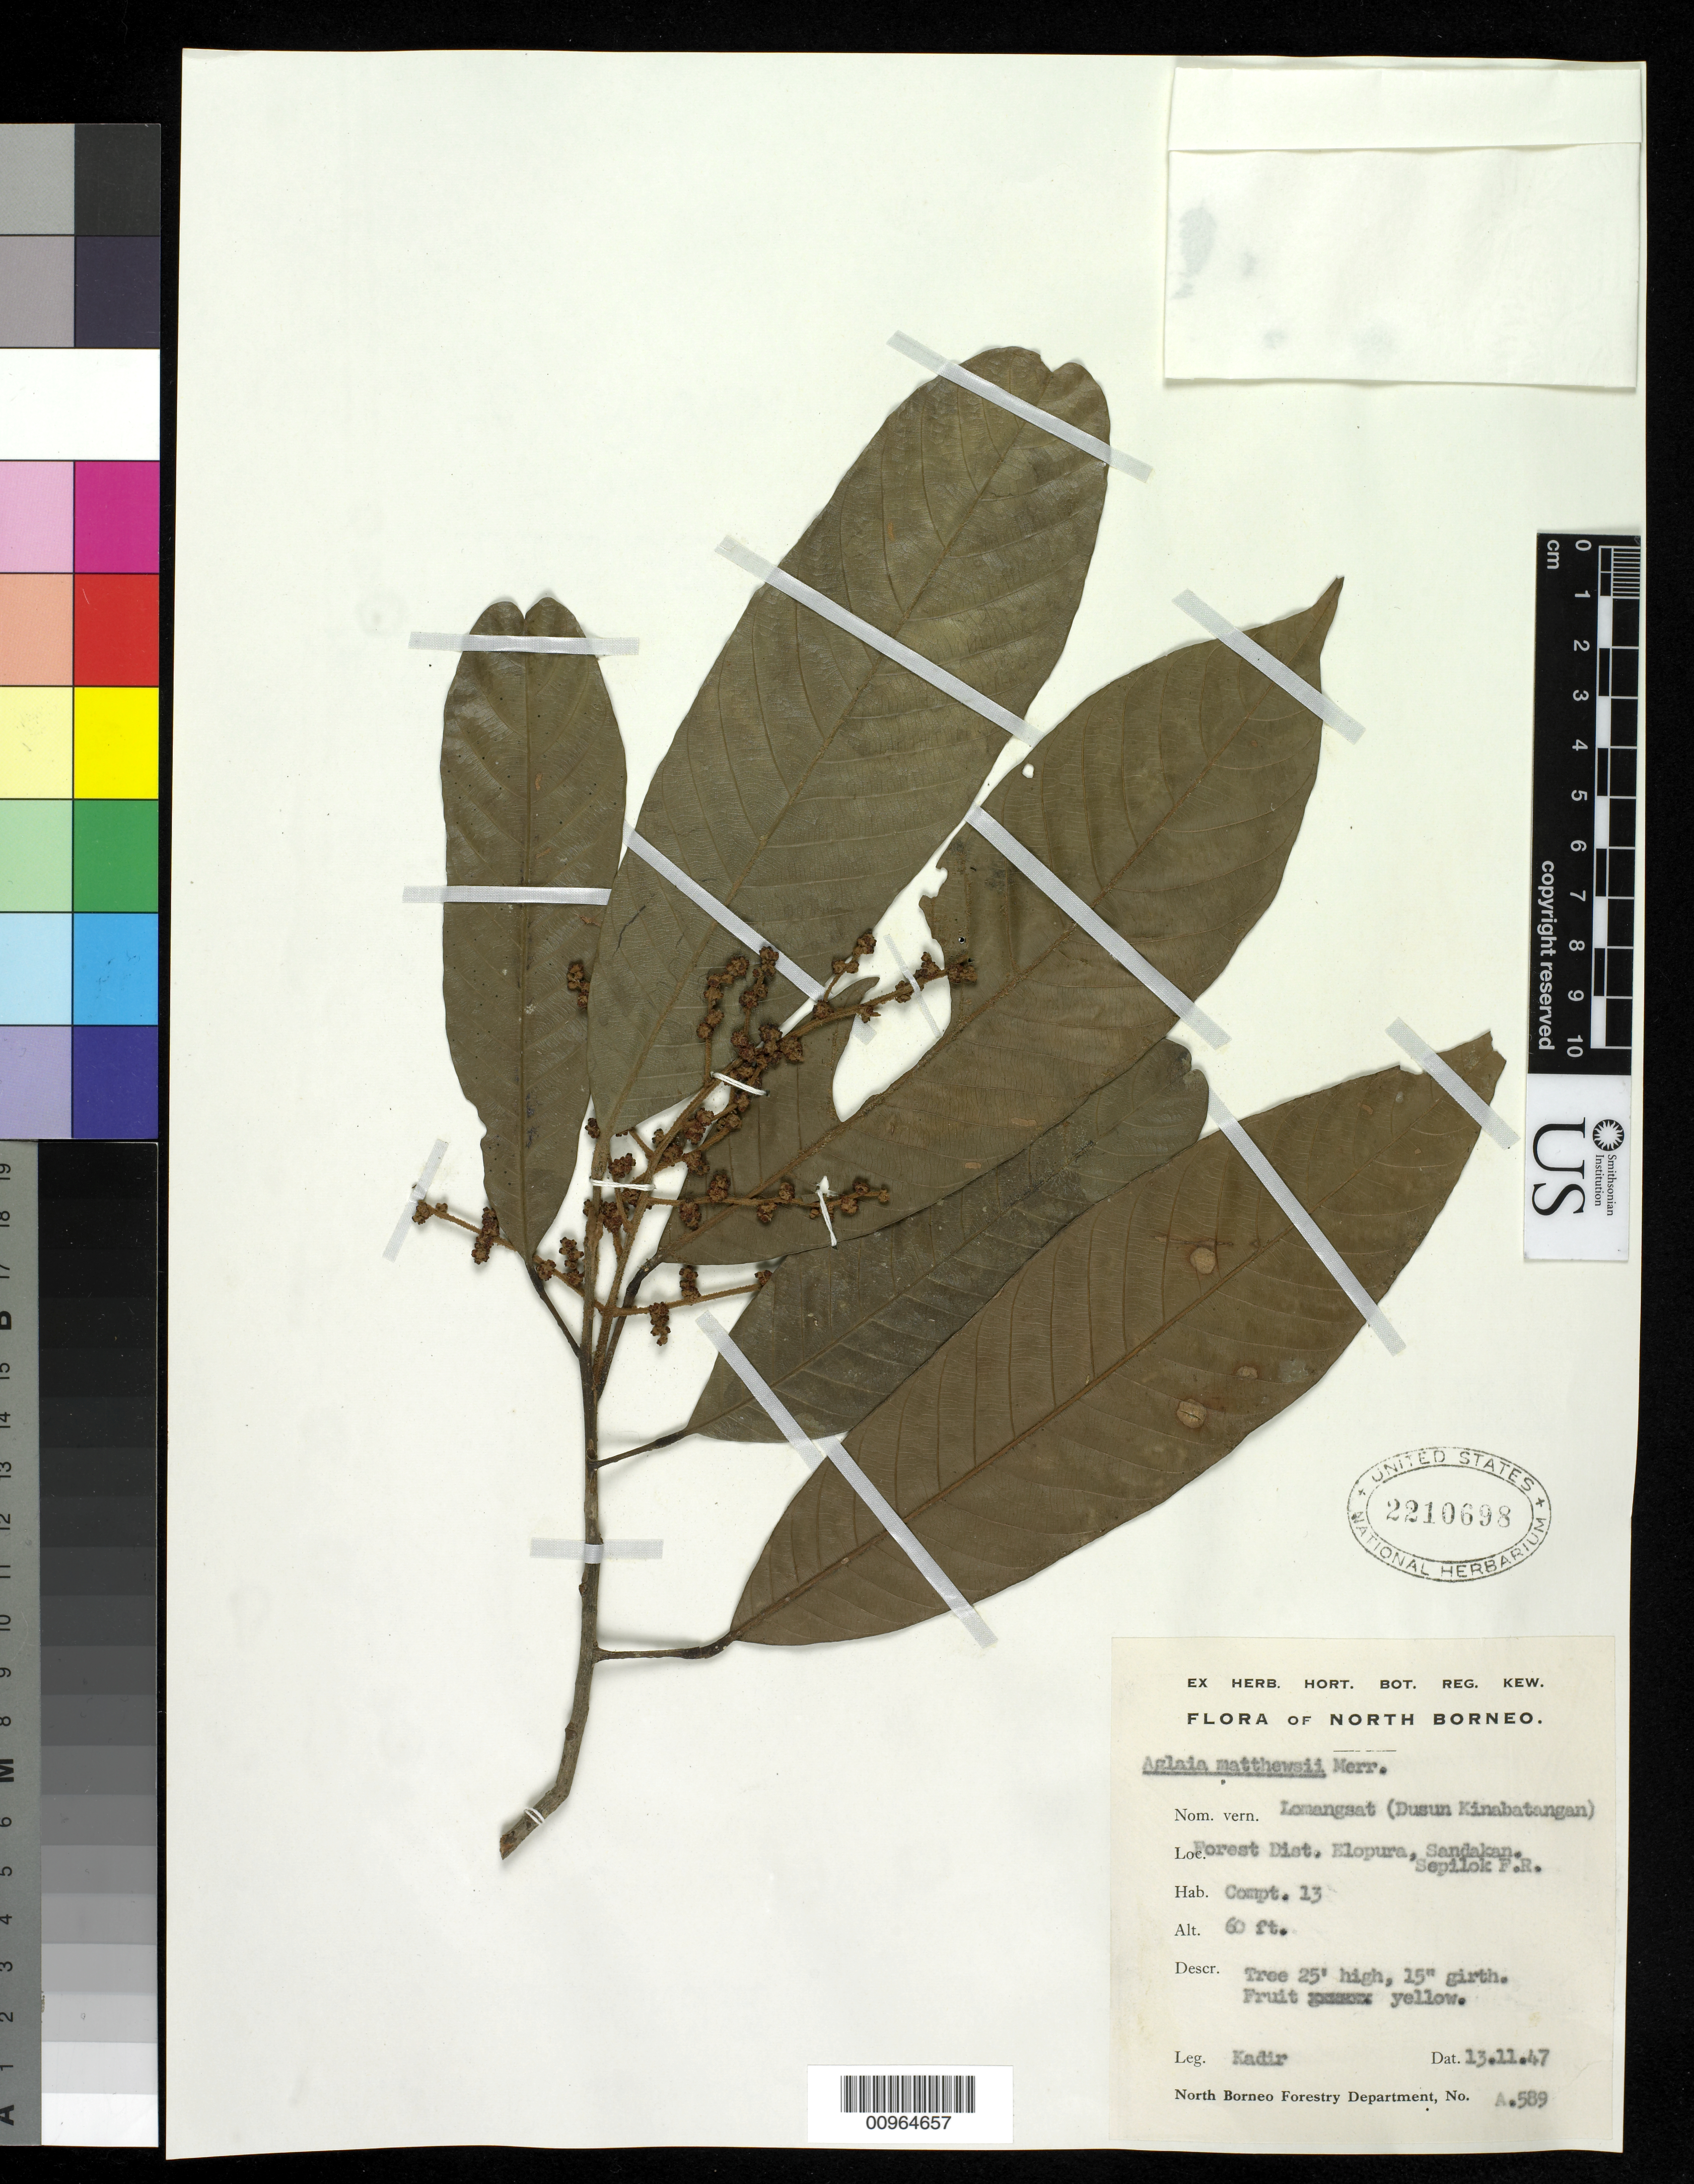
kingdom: Plantae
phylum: Tracheophyta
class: Magnoliopsida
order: Sapindales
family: Meliaceae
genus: Aglaia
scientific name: Aglaia meliosmoides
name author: Craib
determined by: Pannell, C. M.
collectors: A. Cuadra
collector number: A 589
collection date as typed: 24 Mar 1948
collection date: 1948-03-24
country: Malaysia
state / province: Sabah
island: Borneo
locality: Lumat, Beaufort For. Dis. West Coast Interior District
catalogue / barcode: US 2210698